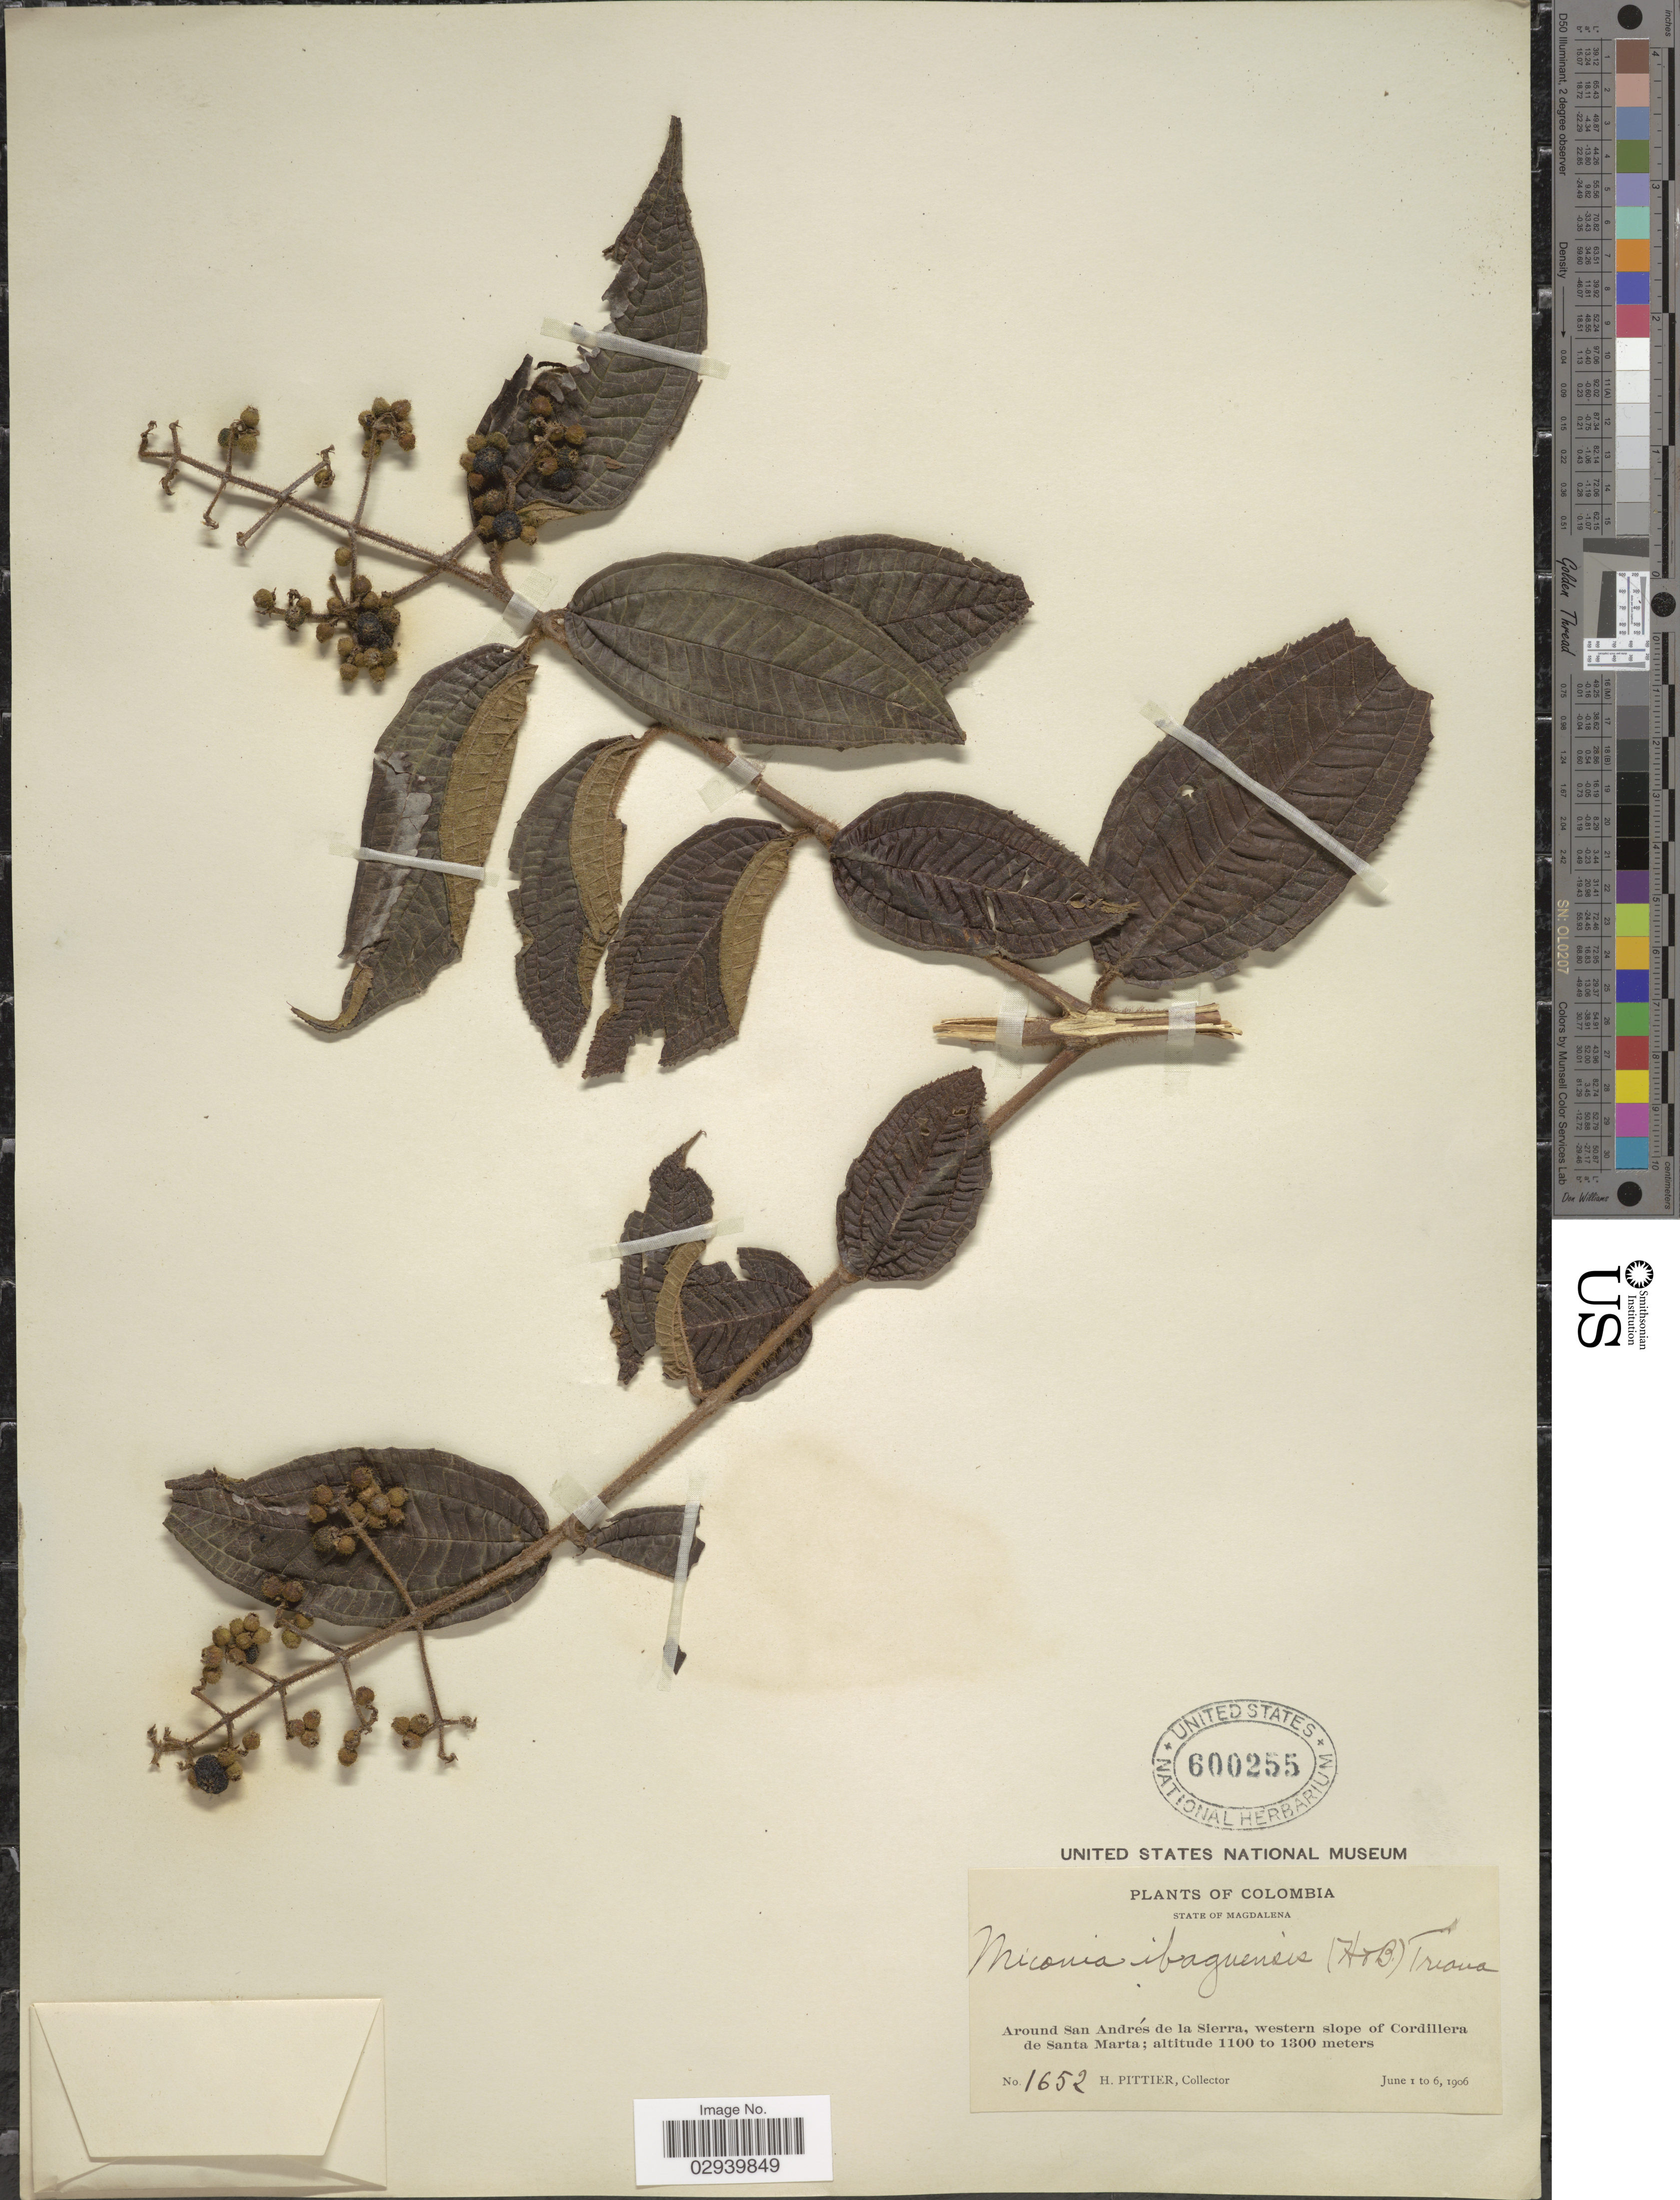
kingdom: Plantae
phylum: Tracheophyta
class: Magnoliopsida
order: Myrtales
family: Melastomataceae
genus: Miconia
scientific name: Miconia ibaguensis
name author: (Bonpl.) Triana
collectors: H. F. Pittier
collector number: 1652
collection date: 1906-06-01/1906-06-06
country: Colombia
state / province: Magdalena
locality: State of Magdalena. Around San Andrés de la Sierra, western slope of Cordillera de Santa Marta.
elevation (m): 1100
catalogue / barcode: US 600255